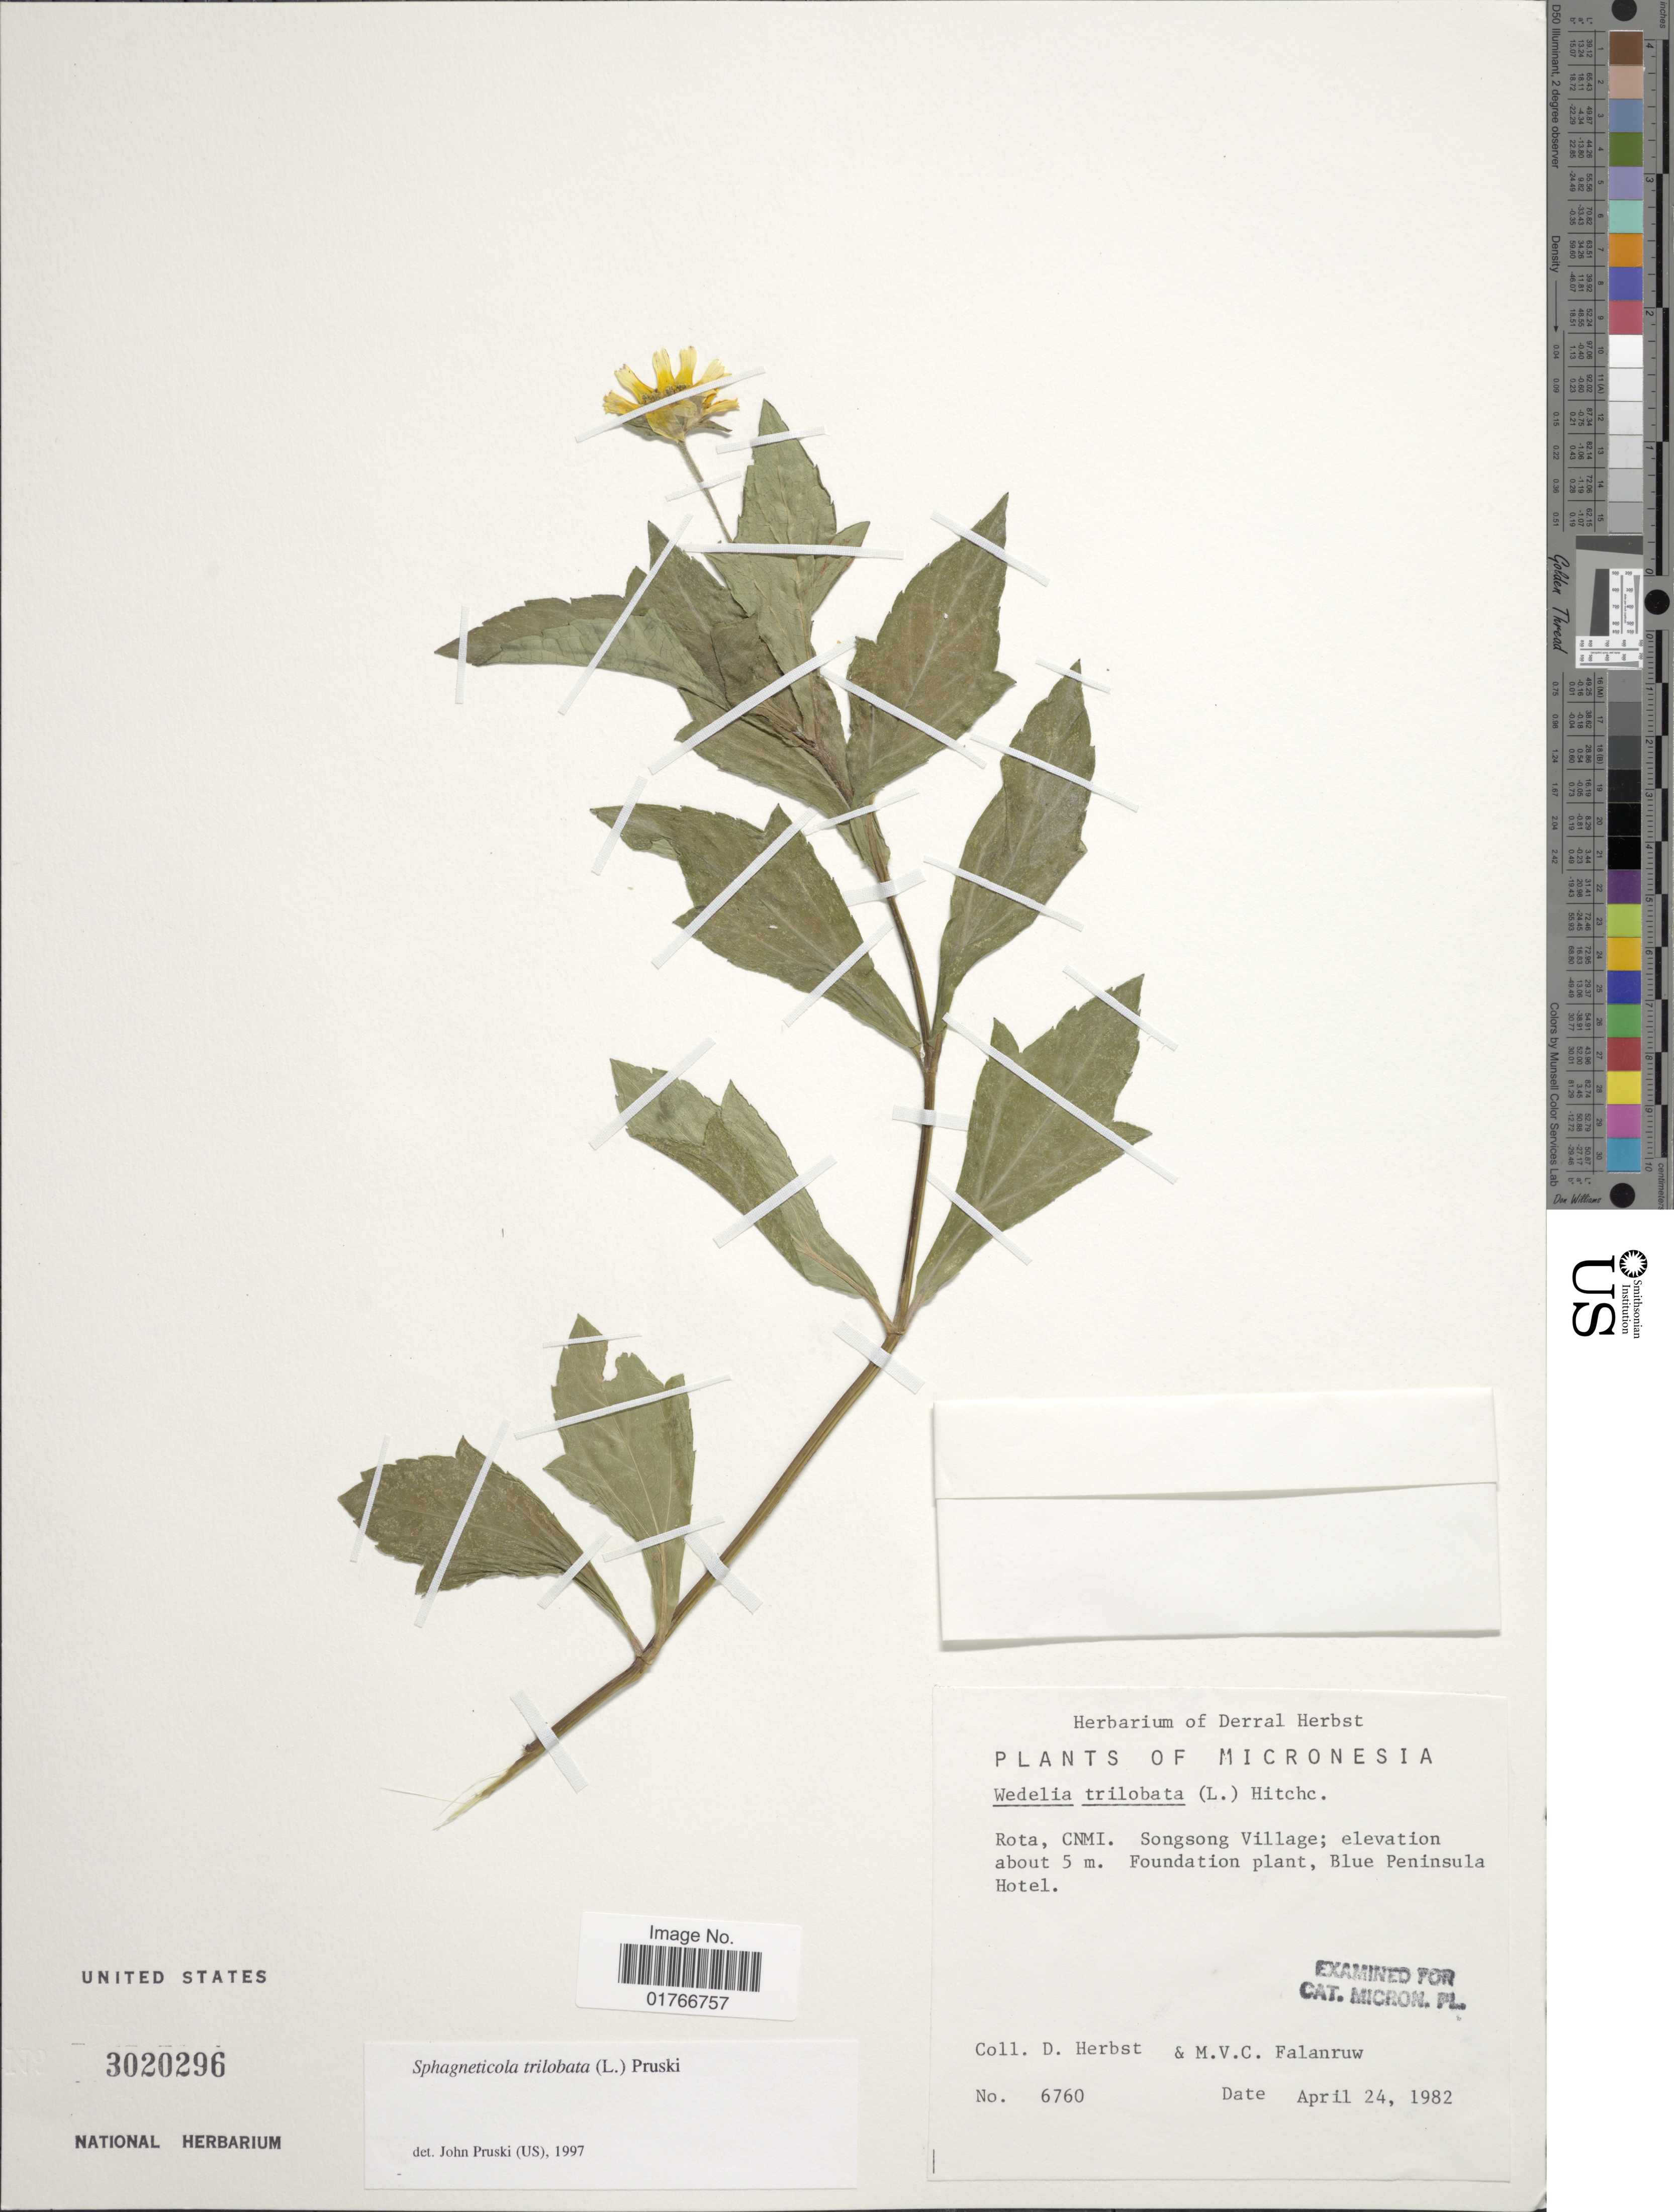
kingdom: Plantae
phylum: Tracheophyta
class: Magnoliopsida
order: Asterales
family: Asteraceae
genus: Sphagneticola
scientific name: Sphagneticola trilobata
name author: (L.) Pruski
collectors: D. Herbst & M. V. Falanruw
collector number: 6760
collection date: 1982-04-24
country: Northern Mariana Islands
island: Rota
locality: Micronesia, Rota, CNMI, Songsong Village, Blue Peninsula Hotel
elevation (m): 5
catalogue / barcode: US 3020296